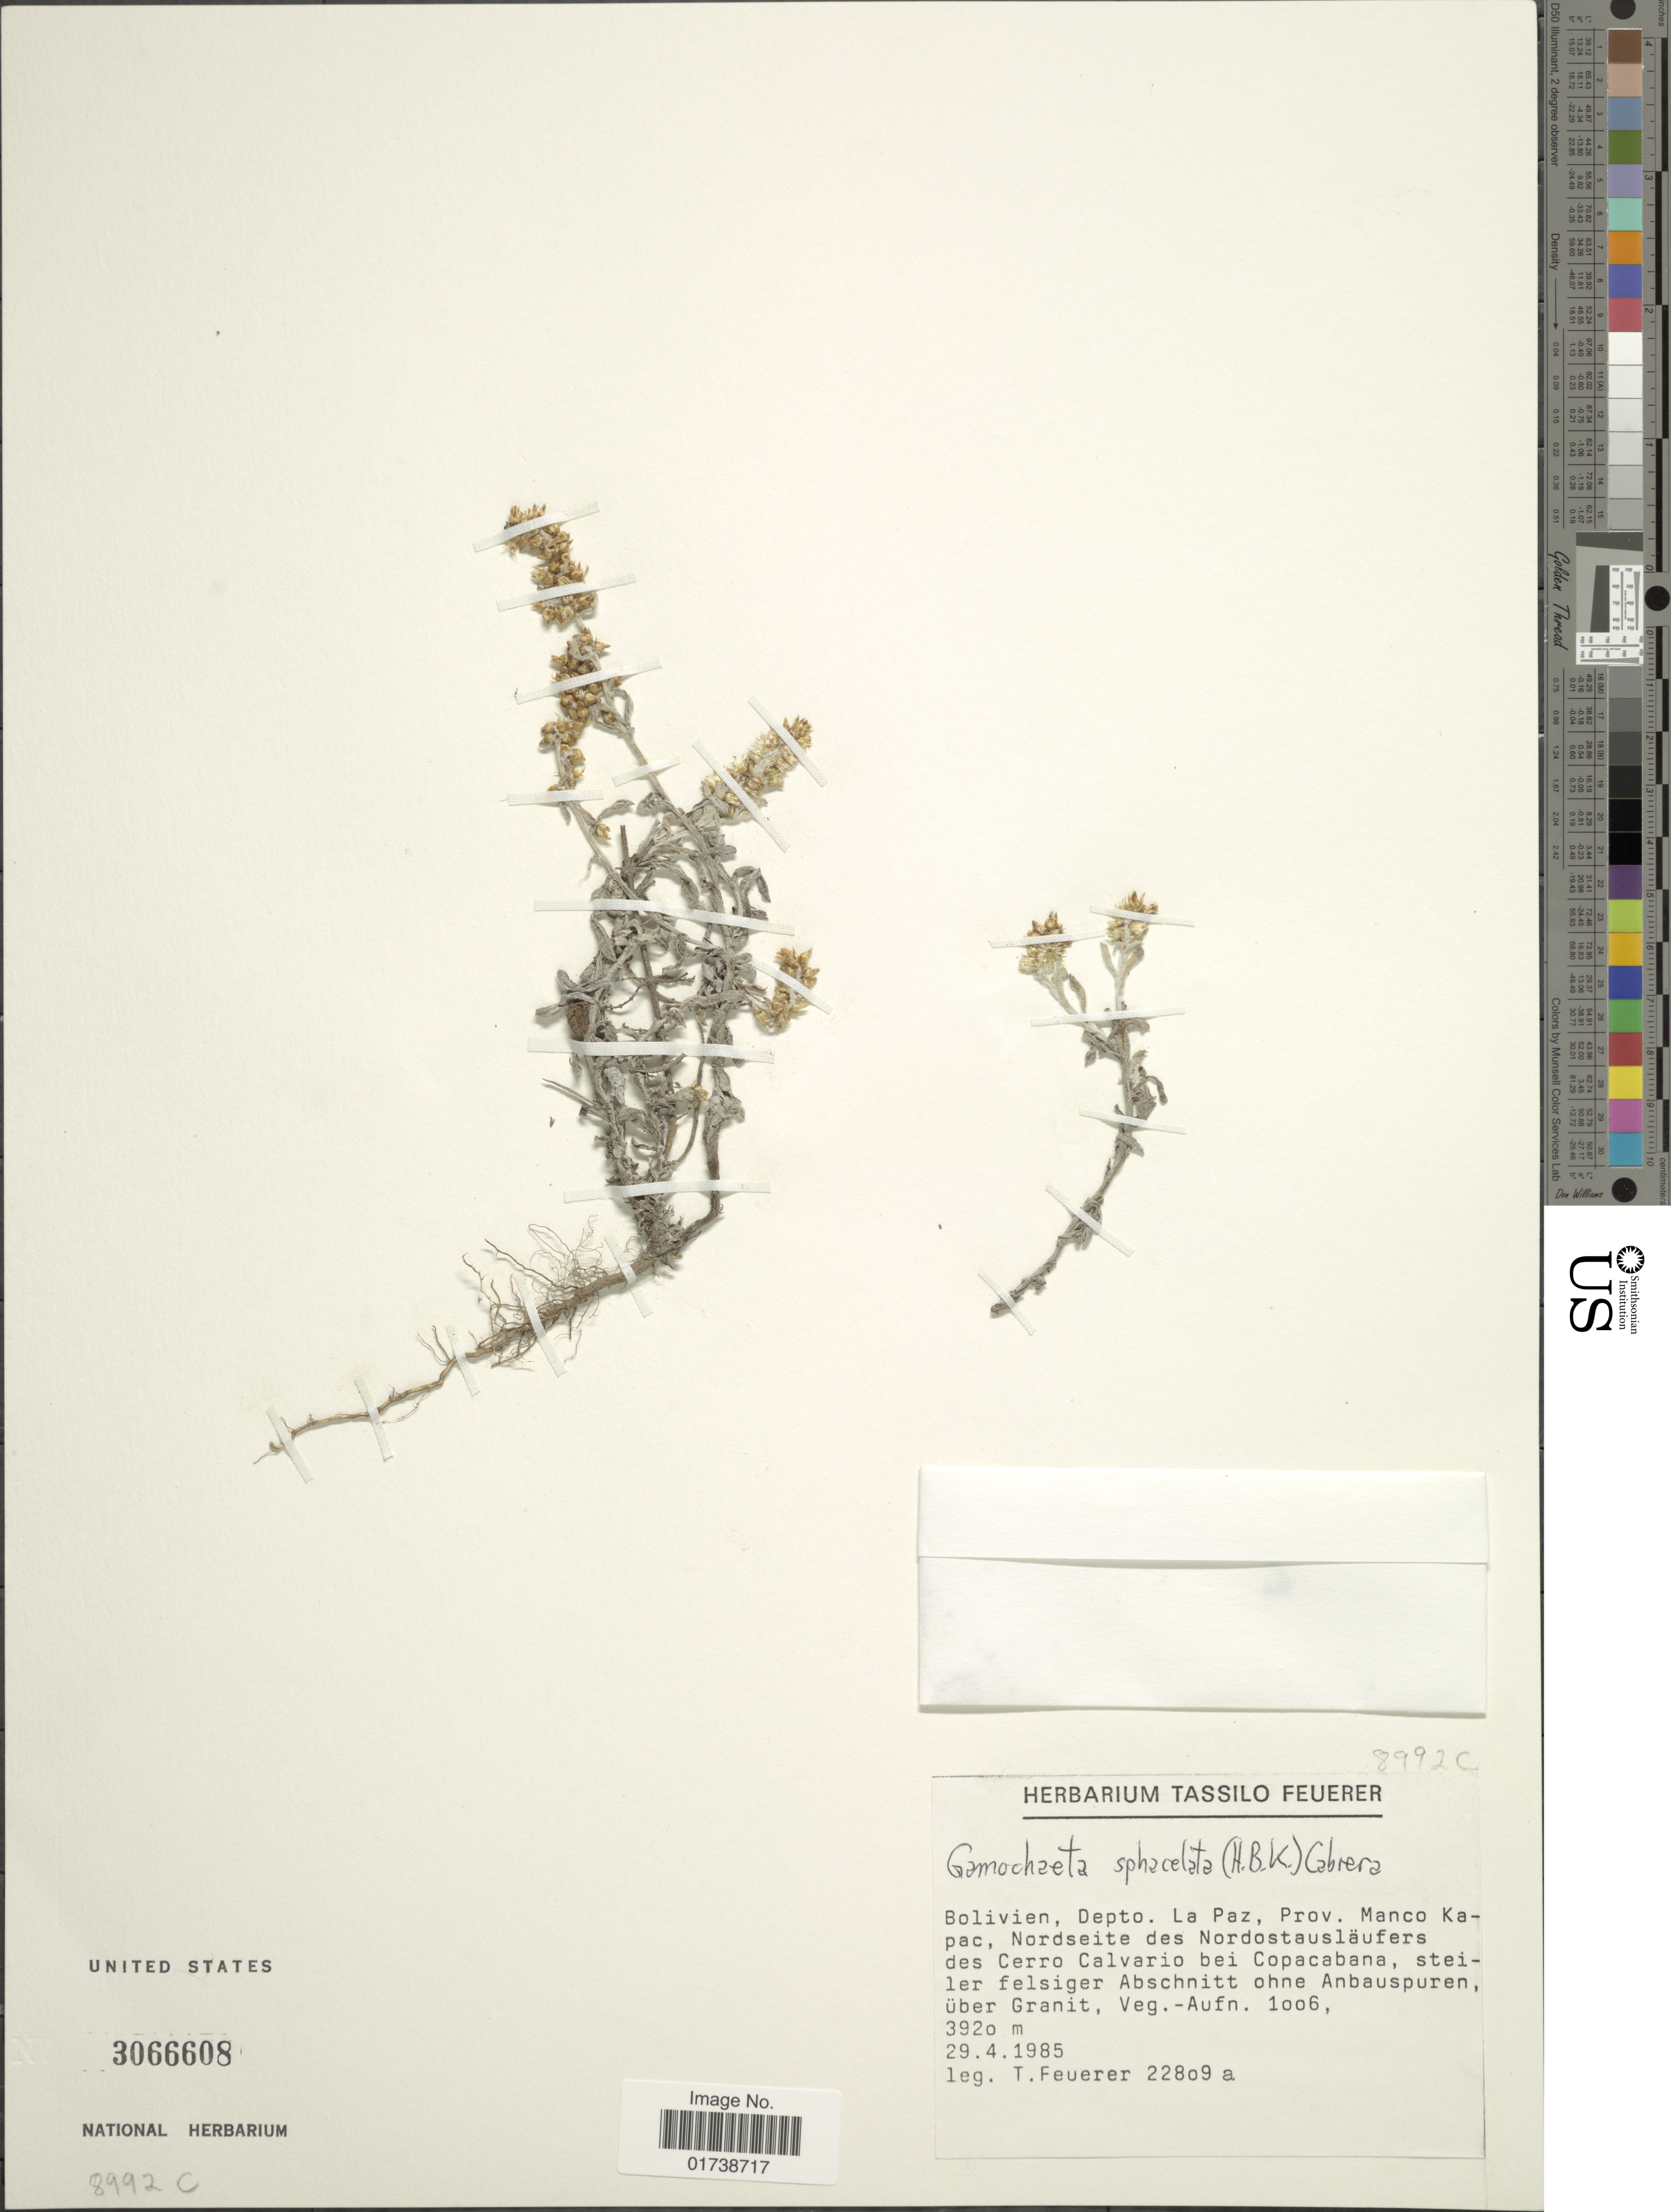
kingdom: Plantae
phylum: Tracheophyta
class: Magnoliopsida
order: Asterales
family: Asteraceae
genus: Gamochaeta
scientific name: Gamochaeta sphacilata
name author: (Kunth) Cabrera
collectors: T. Feuerer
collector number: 22809a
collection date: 1985-04-29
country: Bolivia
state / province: La Paz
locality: Bolivien, Prov. Manco Kapac, Nordseite des Nordostauslaufers des Cerro Calvario bei Copacabana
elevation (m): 3920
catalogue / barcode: US 3066608